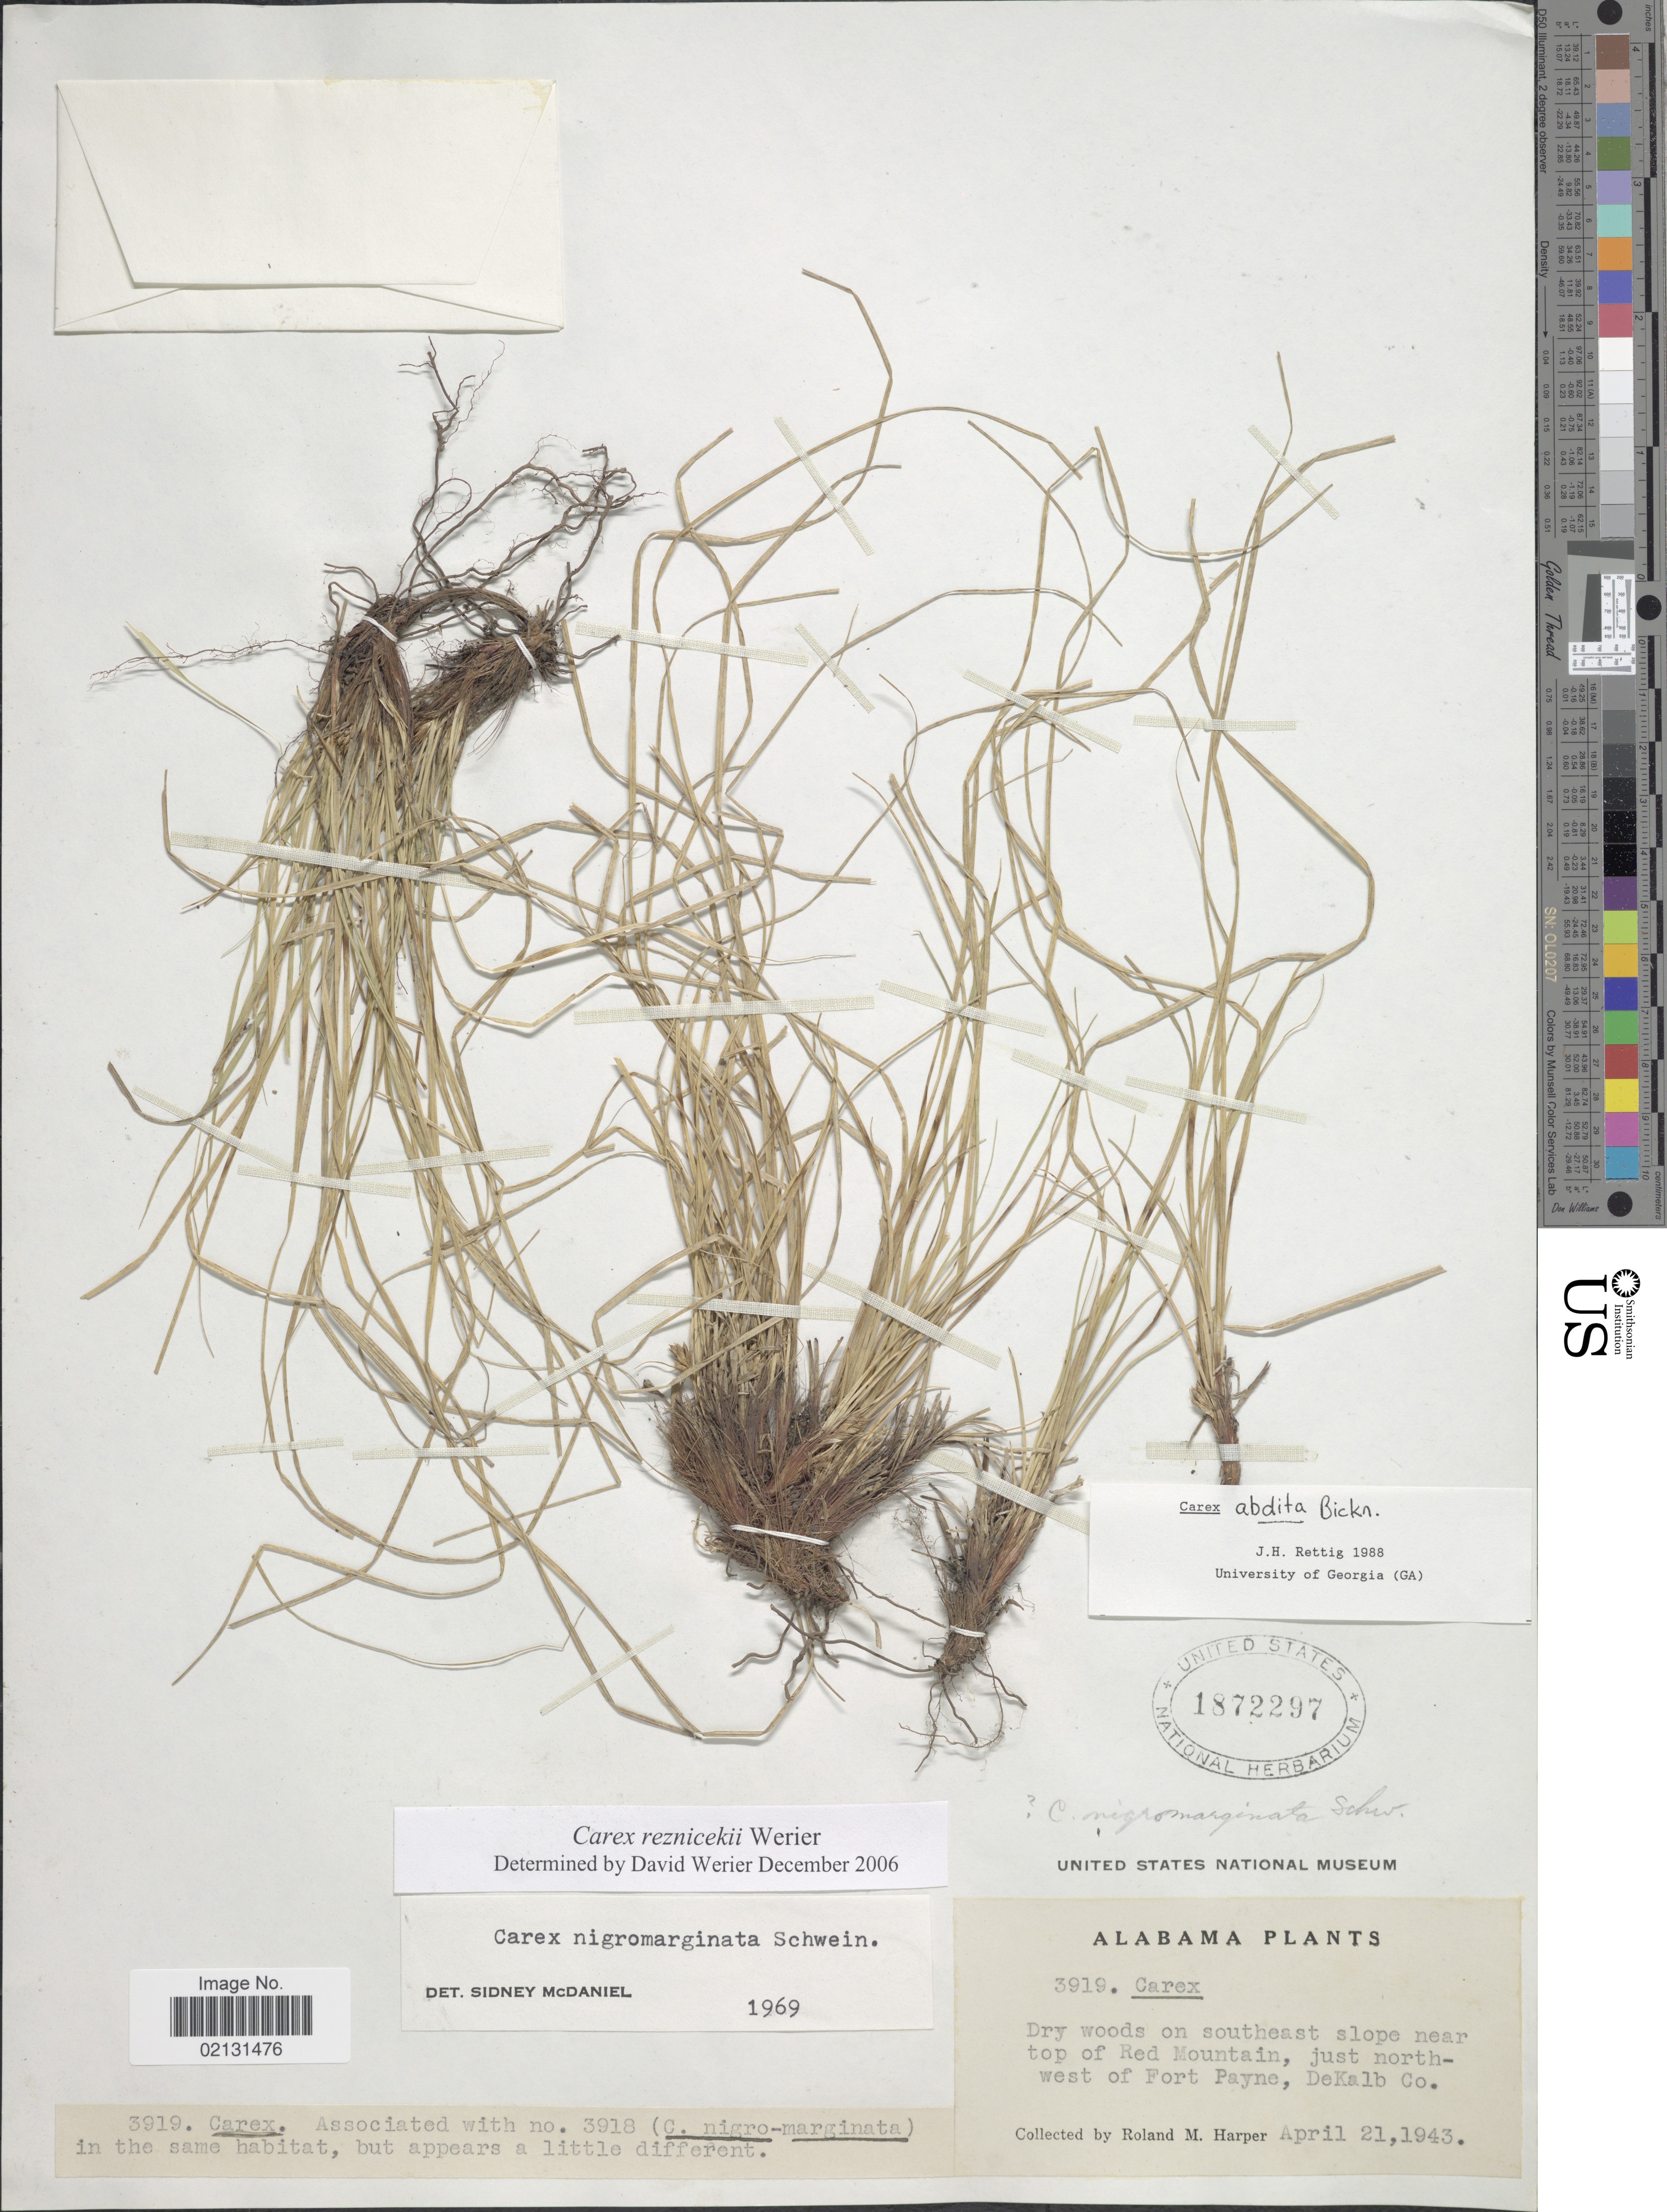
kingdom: Plantae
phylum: Tracheophyta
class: Liliopsida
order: Poales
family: Cyperaceae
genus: Carex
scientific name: Carex reznicekii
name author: Werier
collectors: R. M. Harper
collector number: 3919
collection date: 1943-04-21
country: United States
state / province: Alabama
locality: On southeast slope near top of Red Mountain, just northwest of Fort Payne, DeKalb Co.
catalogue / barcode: US 1872297